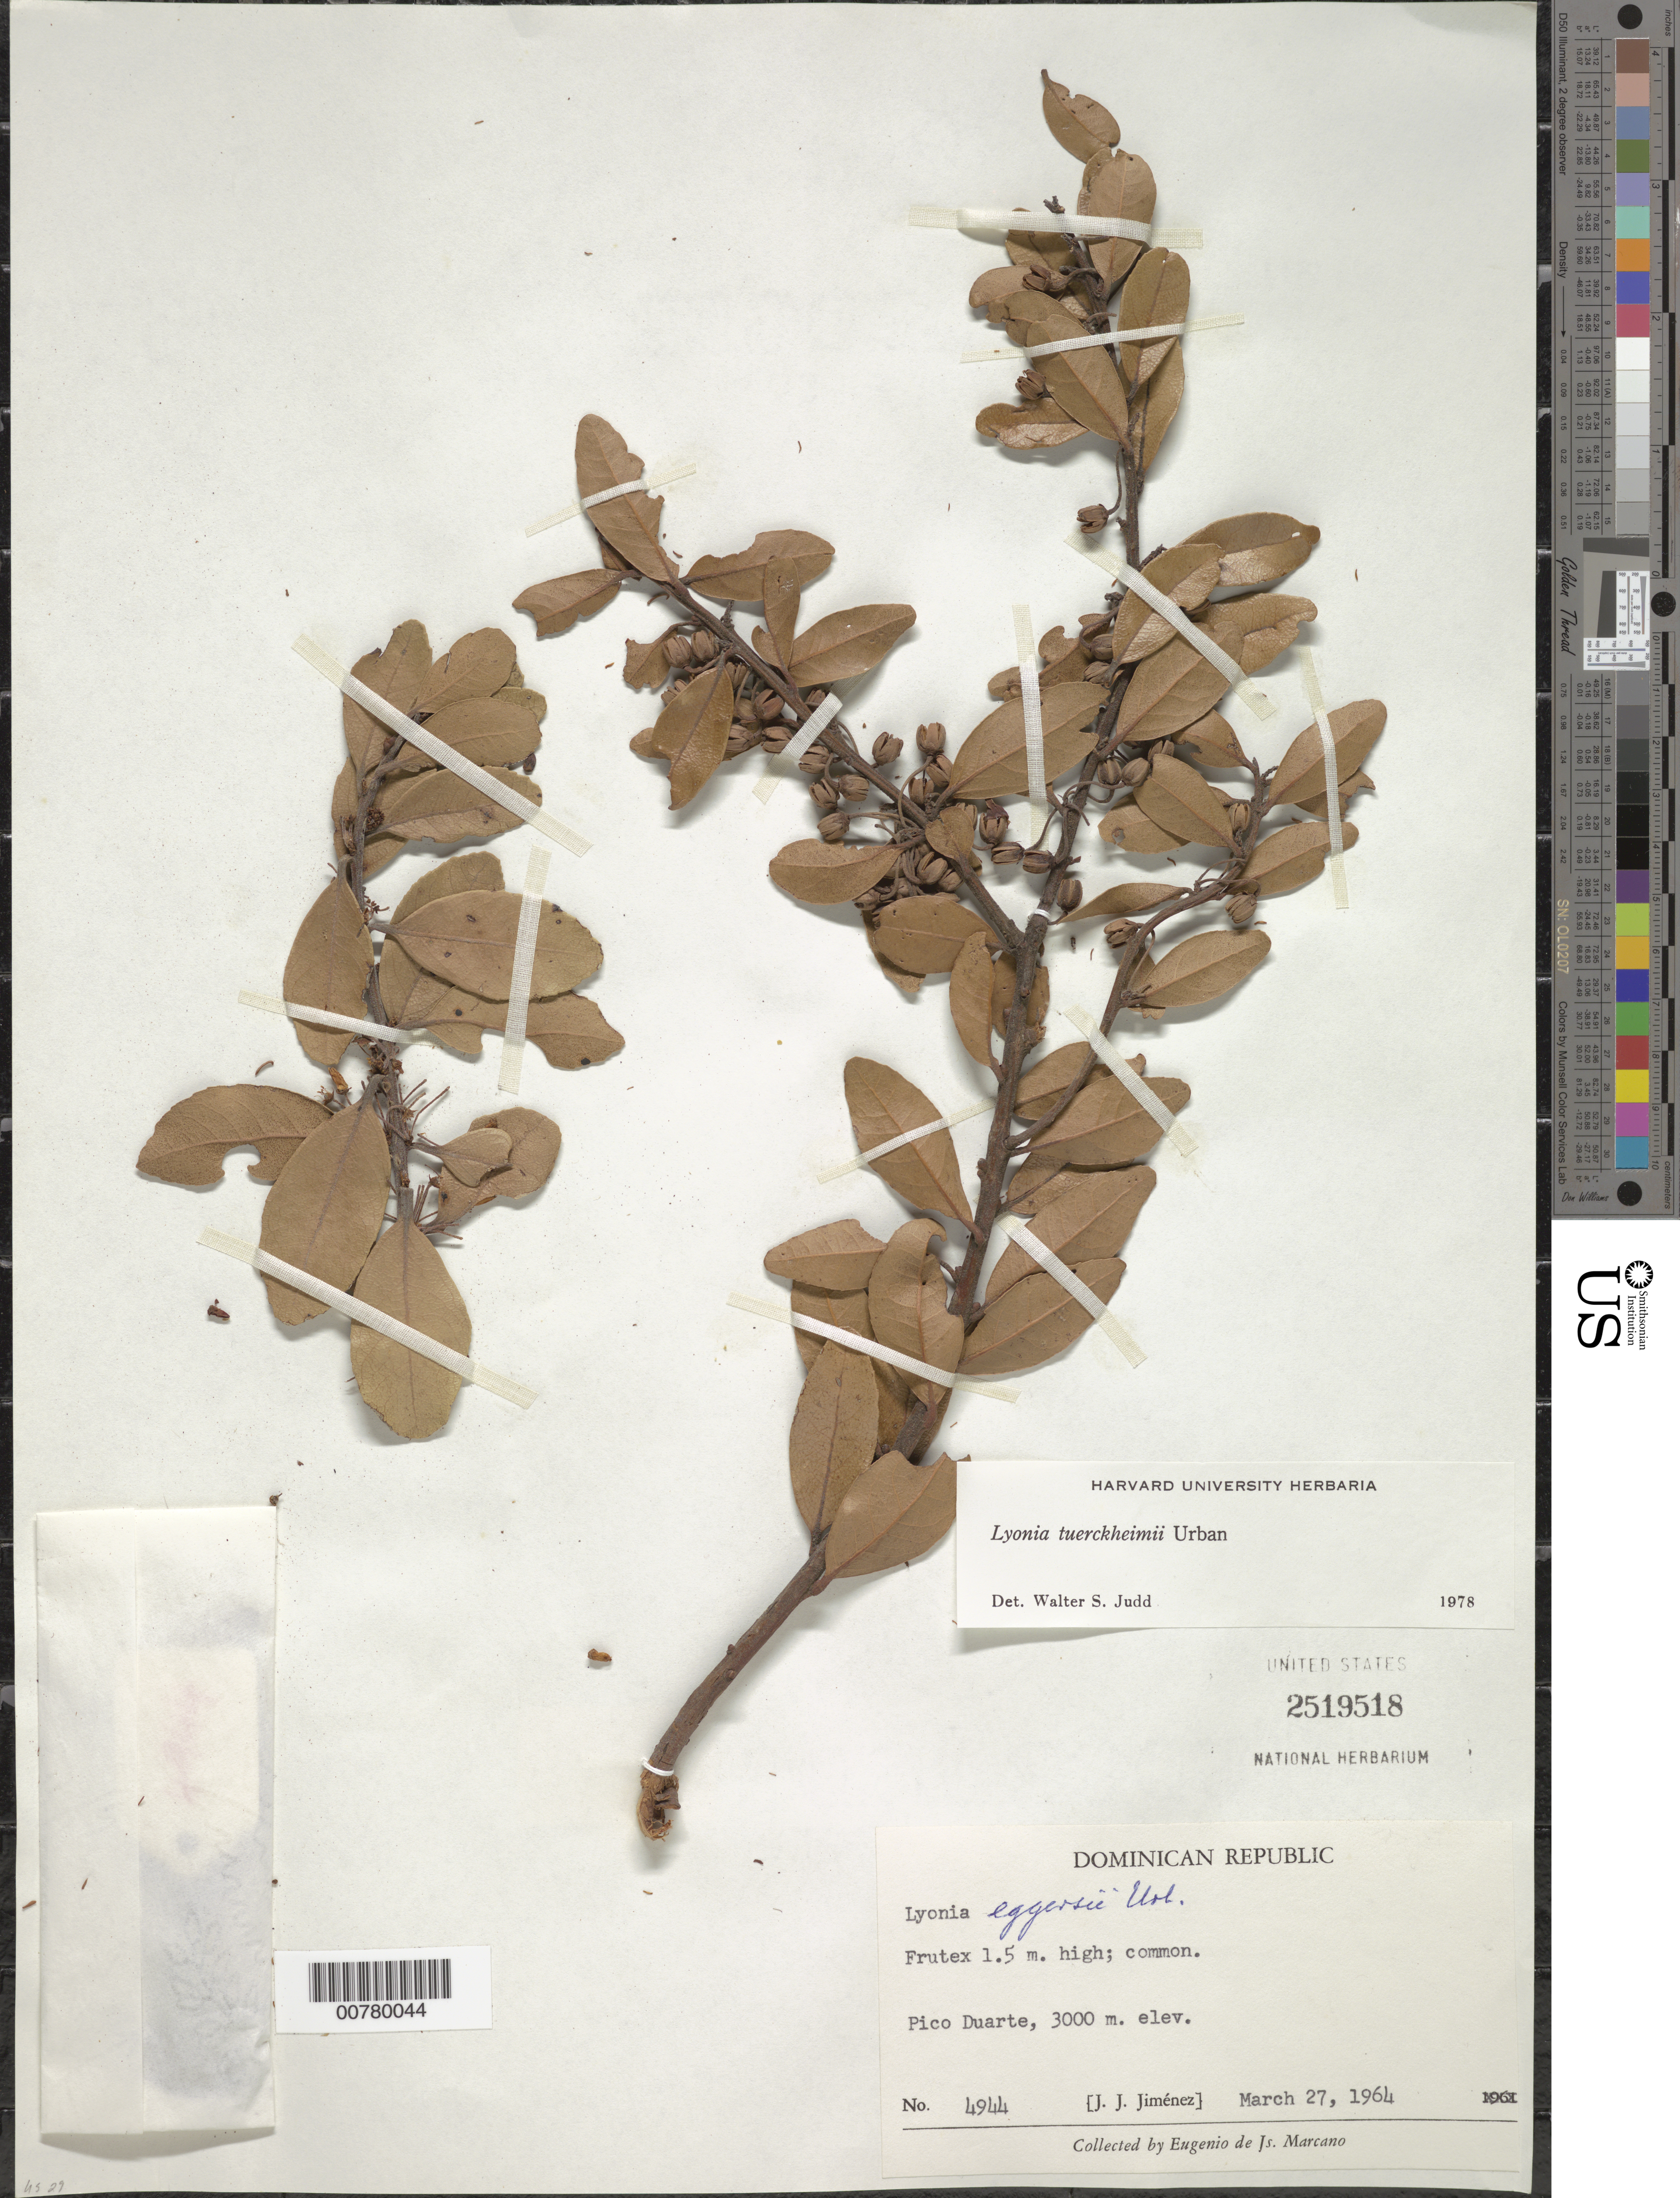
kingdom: Plantae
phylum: Tracheophyta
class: Magnoliopsida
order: Ericales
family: Ericaceae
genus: Lyonia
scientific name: Lyonia tuerckheimii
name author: Urb.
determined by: Judd, Walter S.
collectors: E. J. Marcano F. & J. J. Jiménez Almonte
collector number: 4944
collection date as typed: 27 Mar 1964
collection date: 1964-03-27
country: Dominican Republic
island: Hispaniola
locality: Duarte Peak.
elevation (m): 3000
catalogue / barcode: US 2519518